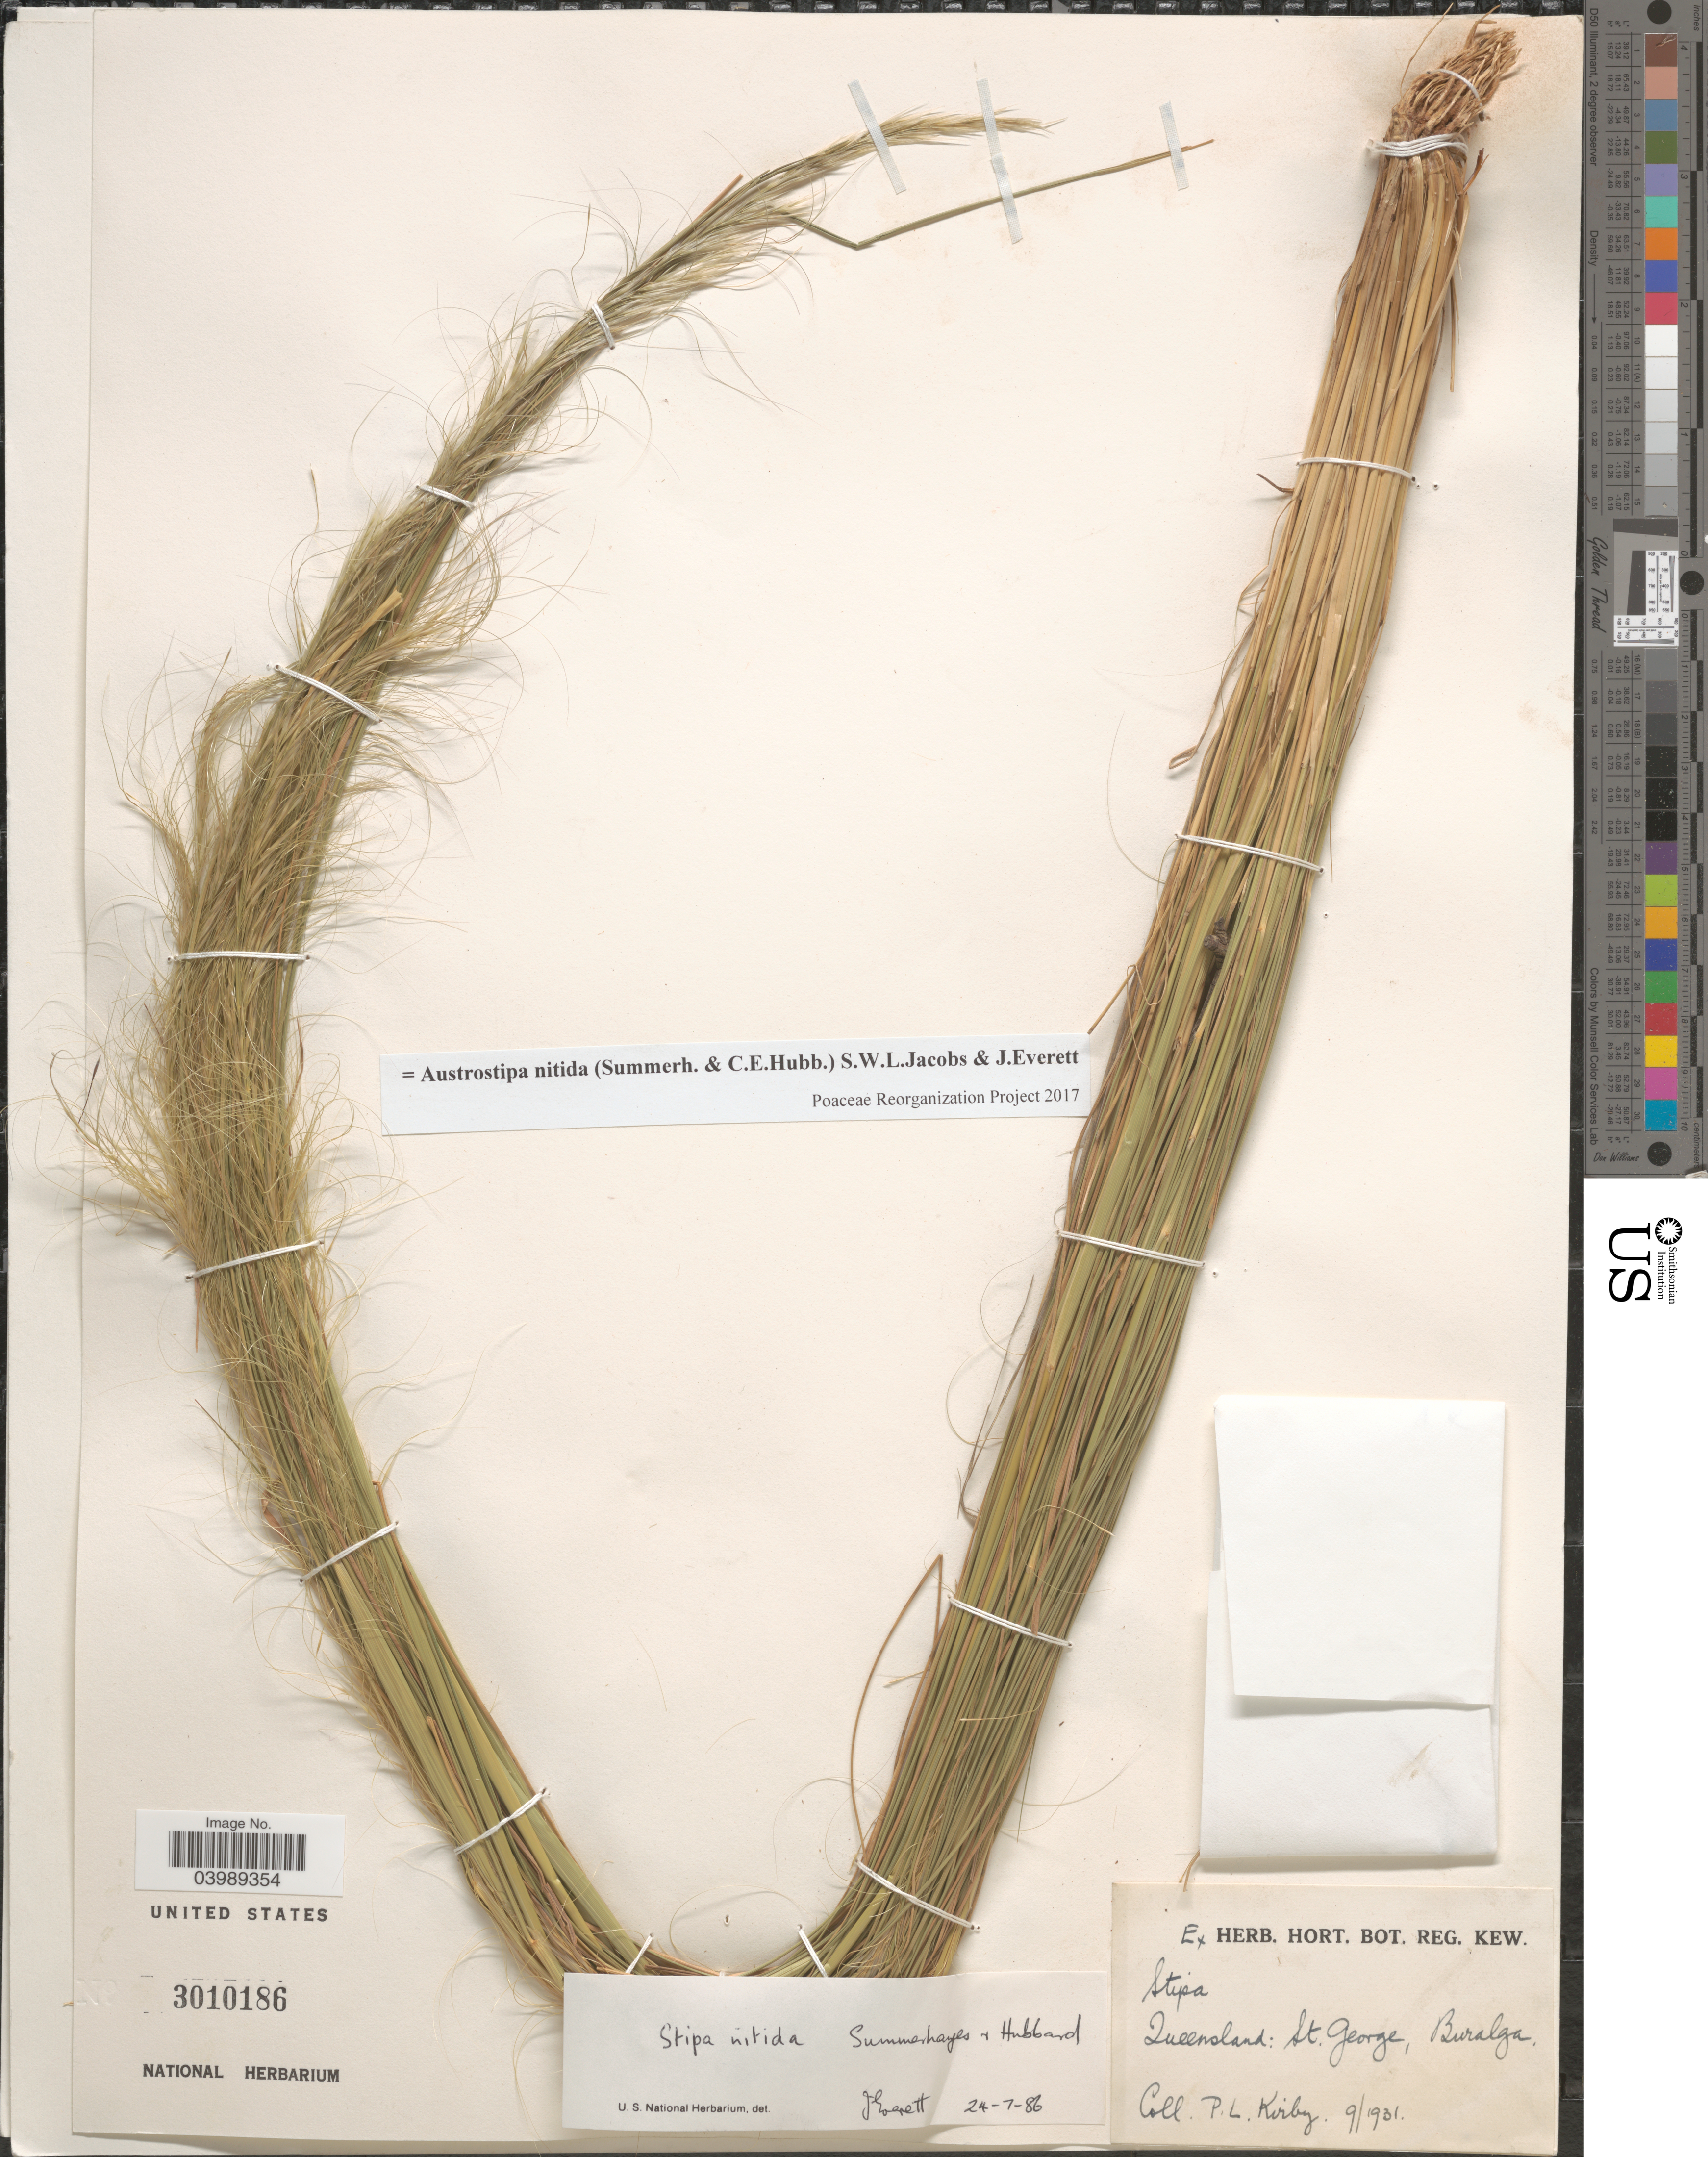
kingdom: Plantae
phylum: Tracheophyta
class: Liliopsida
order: Poales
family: Poaceae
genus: Austrostipa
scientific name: Austrostipa nitida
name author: (Summerh. & C.E. Hubb.) S.W.L. Jacobs & J. Everett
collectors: P. Kirby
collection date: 1931-09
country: Australia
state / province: Queensland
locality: St. George, Buralga.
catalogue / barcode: US 3010186